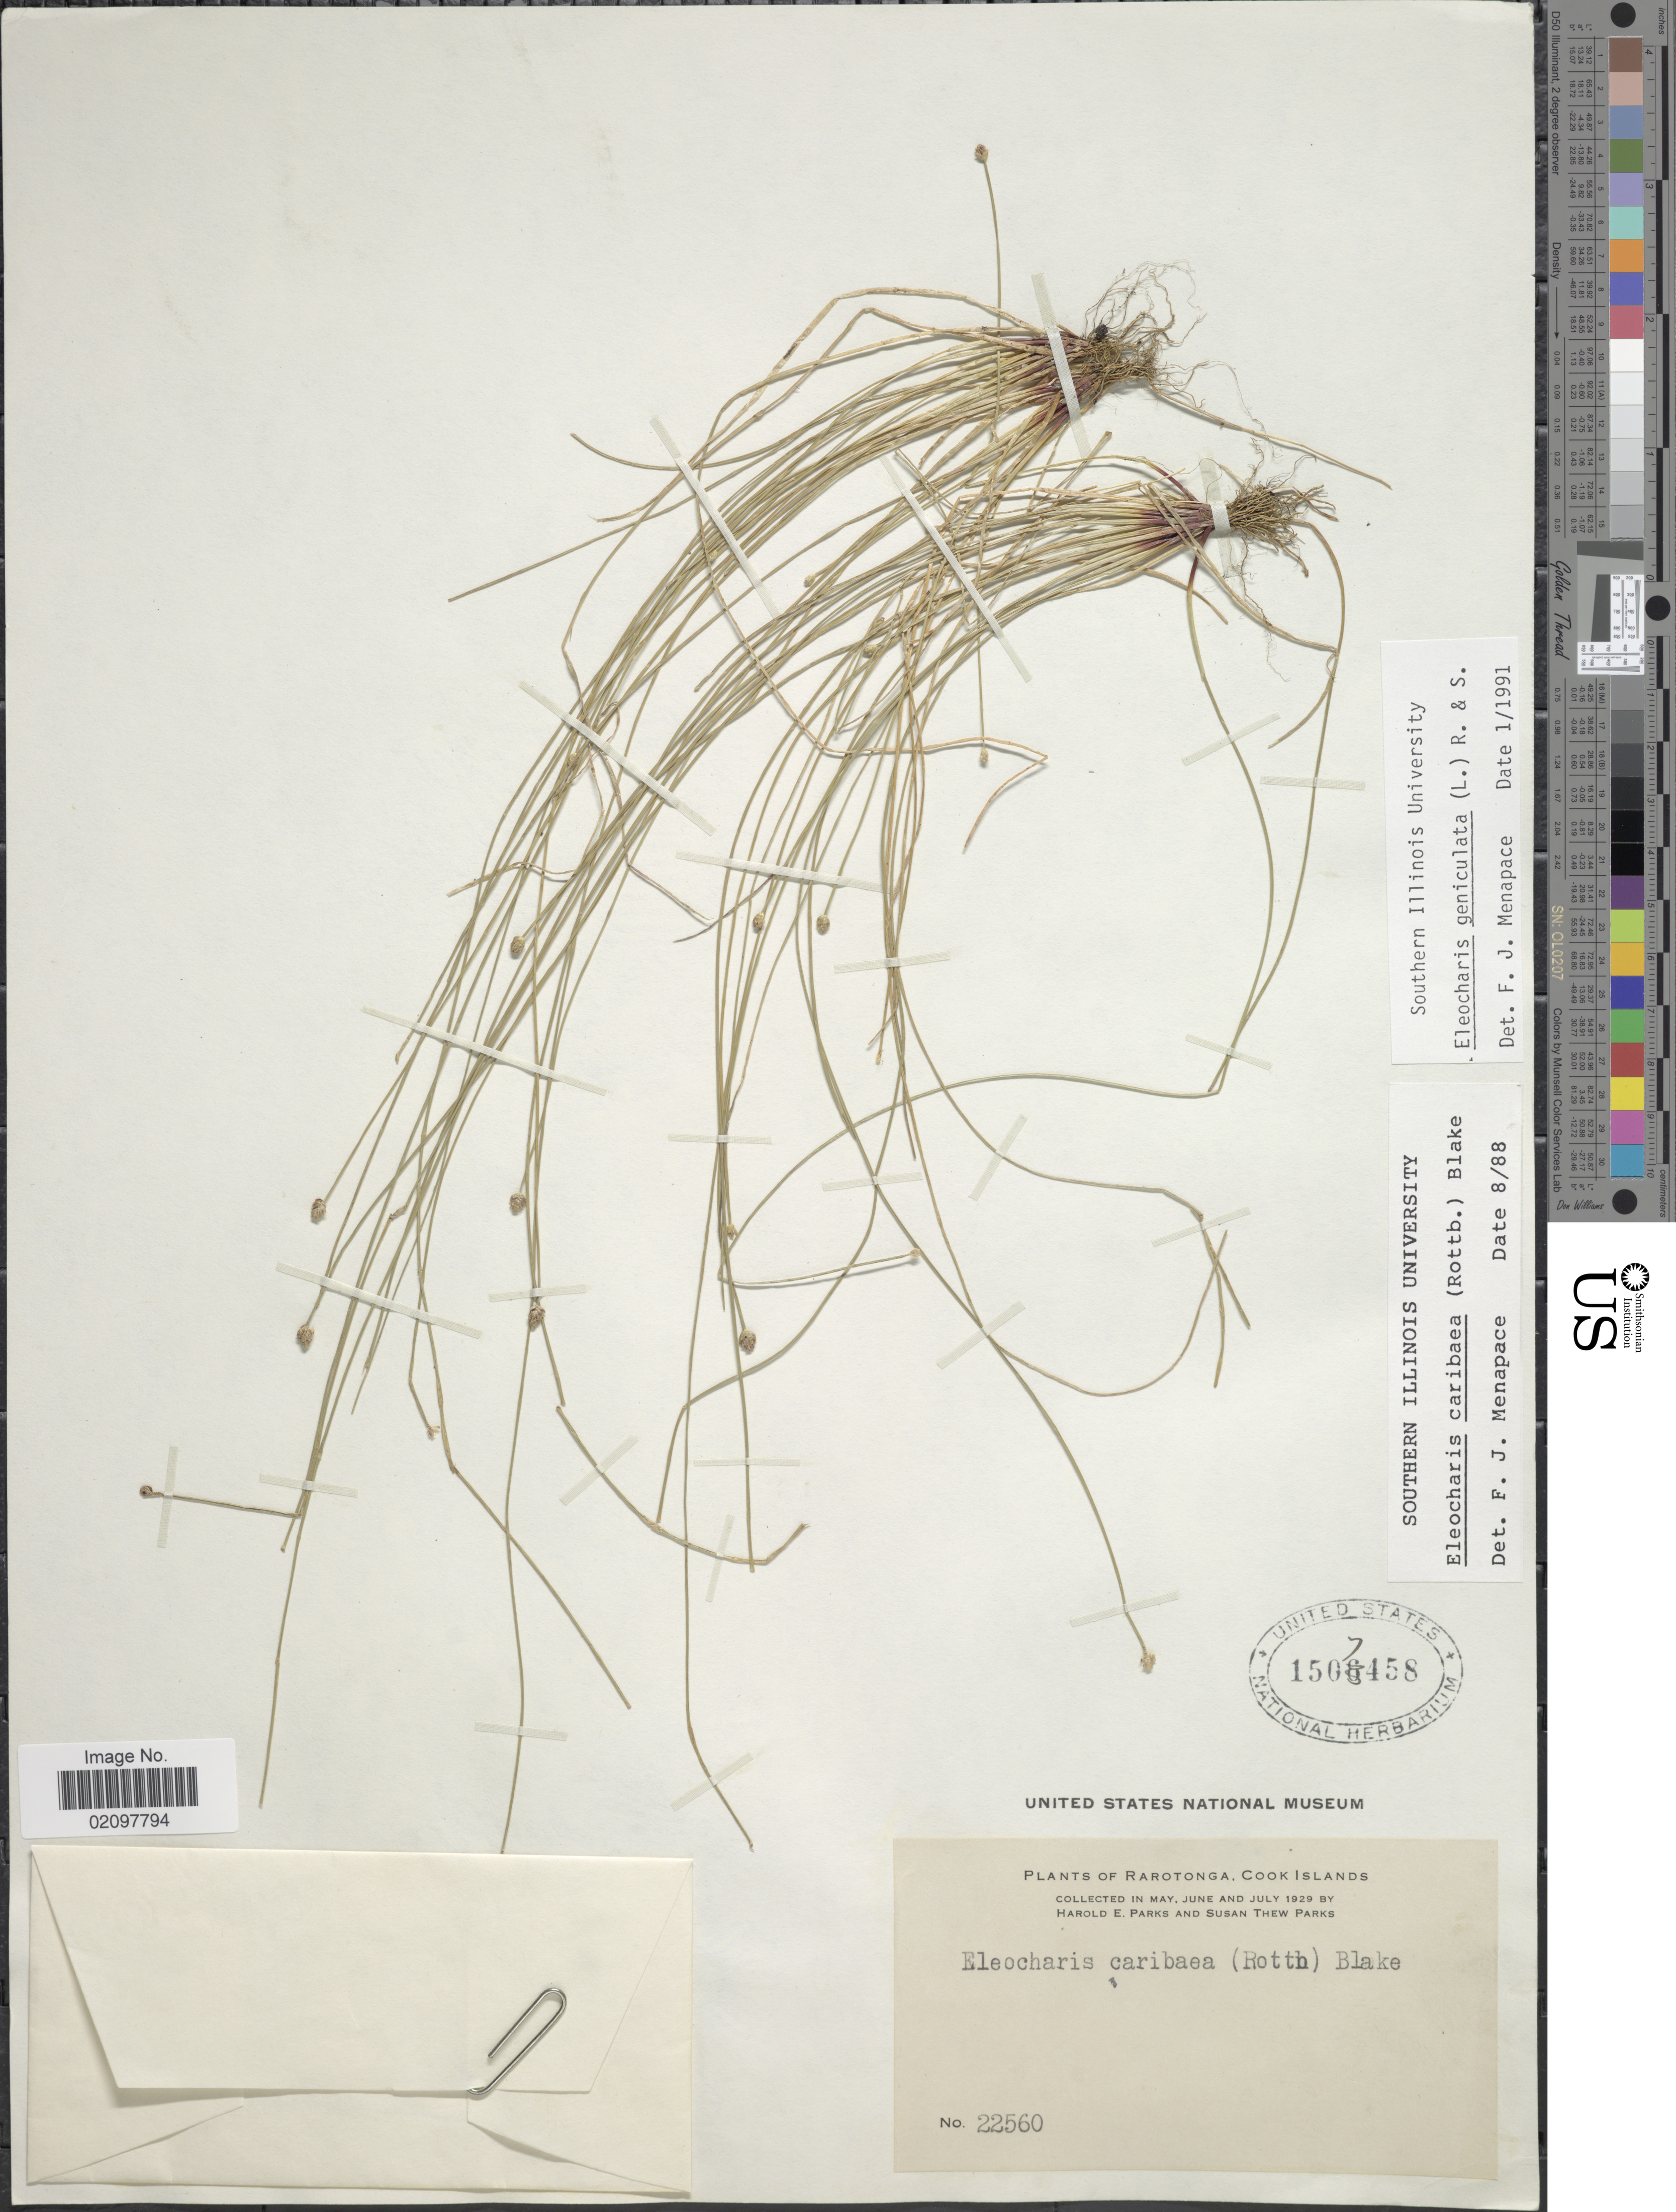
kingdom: Plantae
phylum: Tracheophyta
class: Liliopsida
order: Poales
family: Cyperaceae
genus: Eleocharis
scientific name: Eleocharis geniculata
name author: (L.) Roem. & Schult.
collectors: H. E. Parks & S. Parks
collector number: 22560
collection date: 1929-05/1929-07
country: Cook Islands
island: Rarotonga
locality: Rarotonga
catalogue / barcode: US 1507458